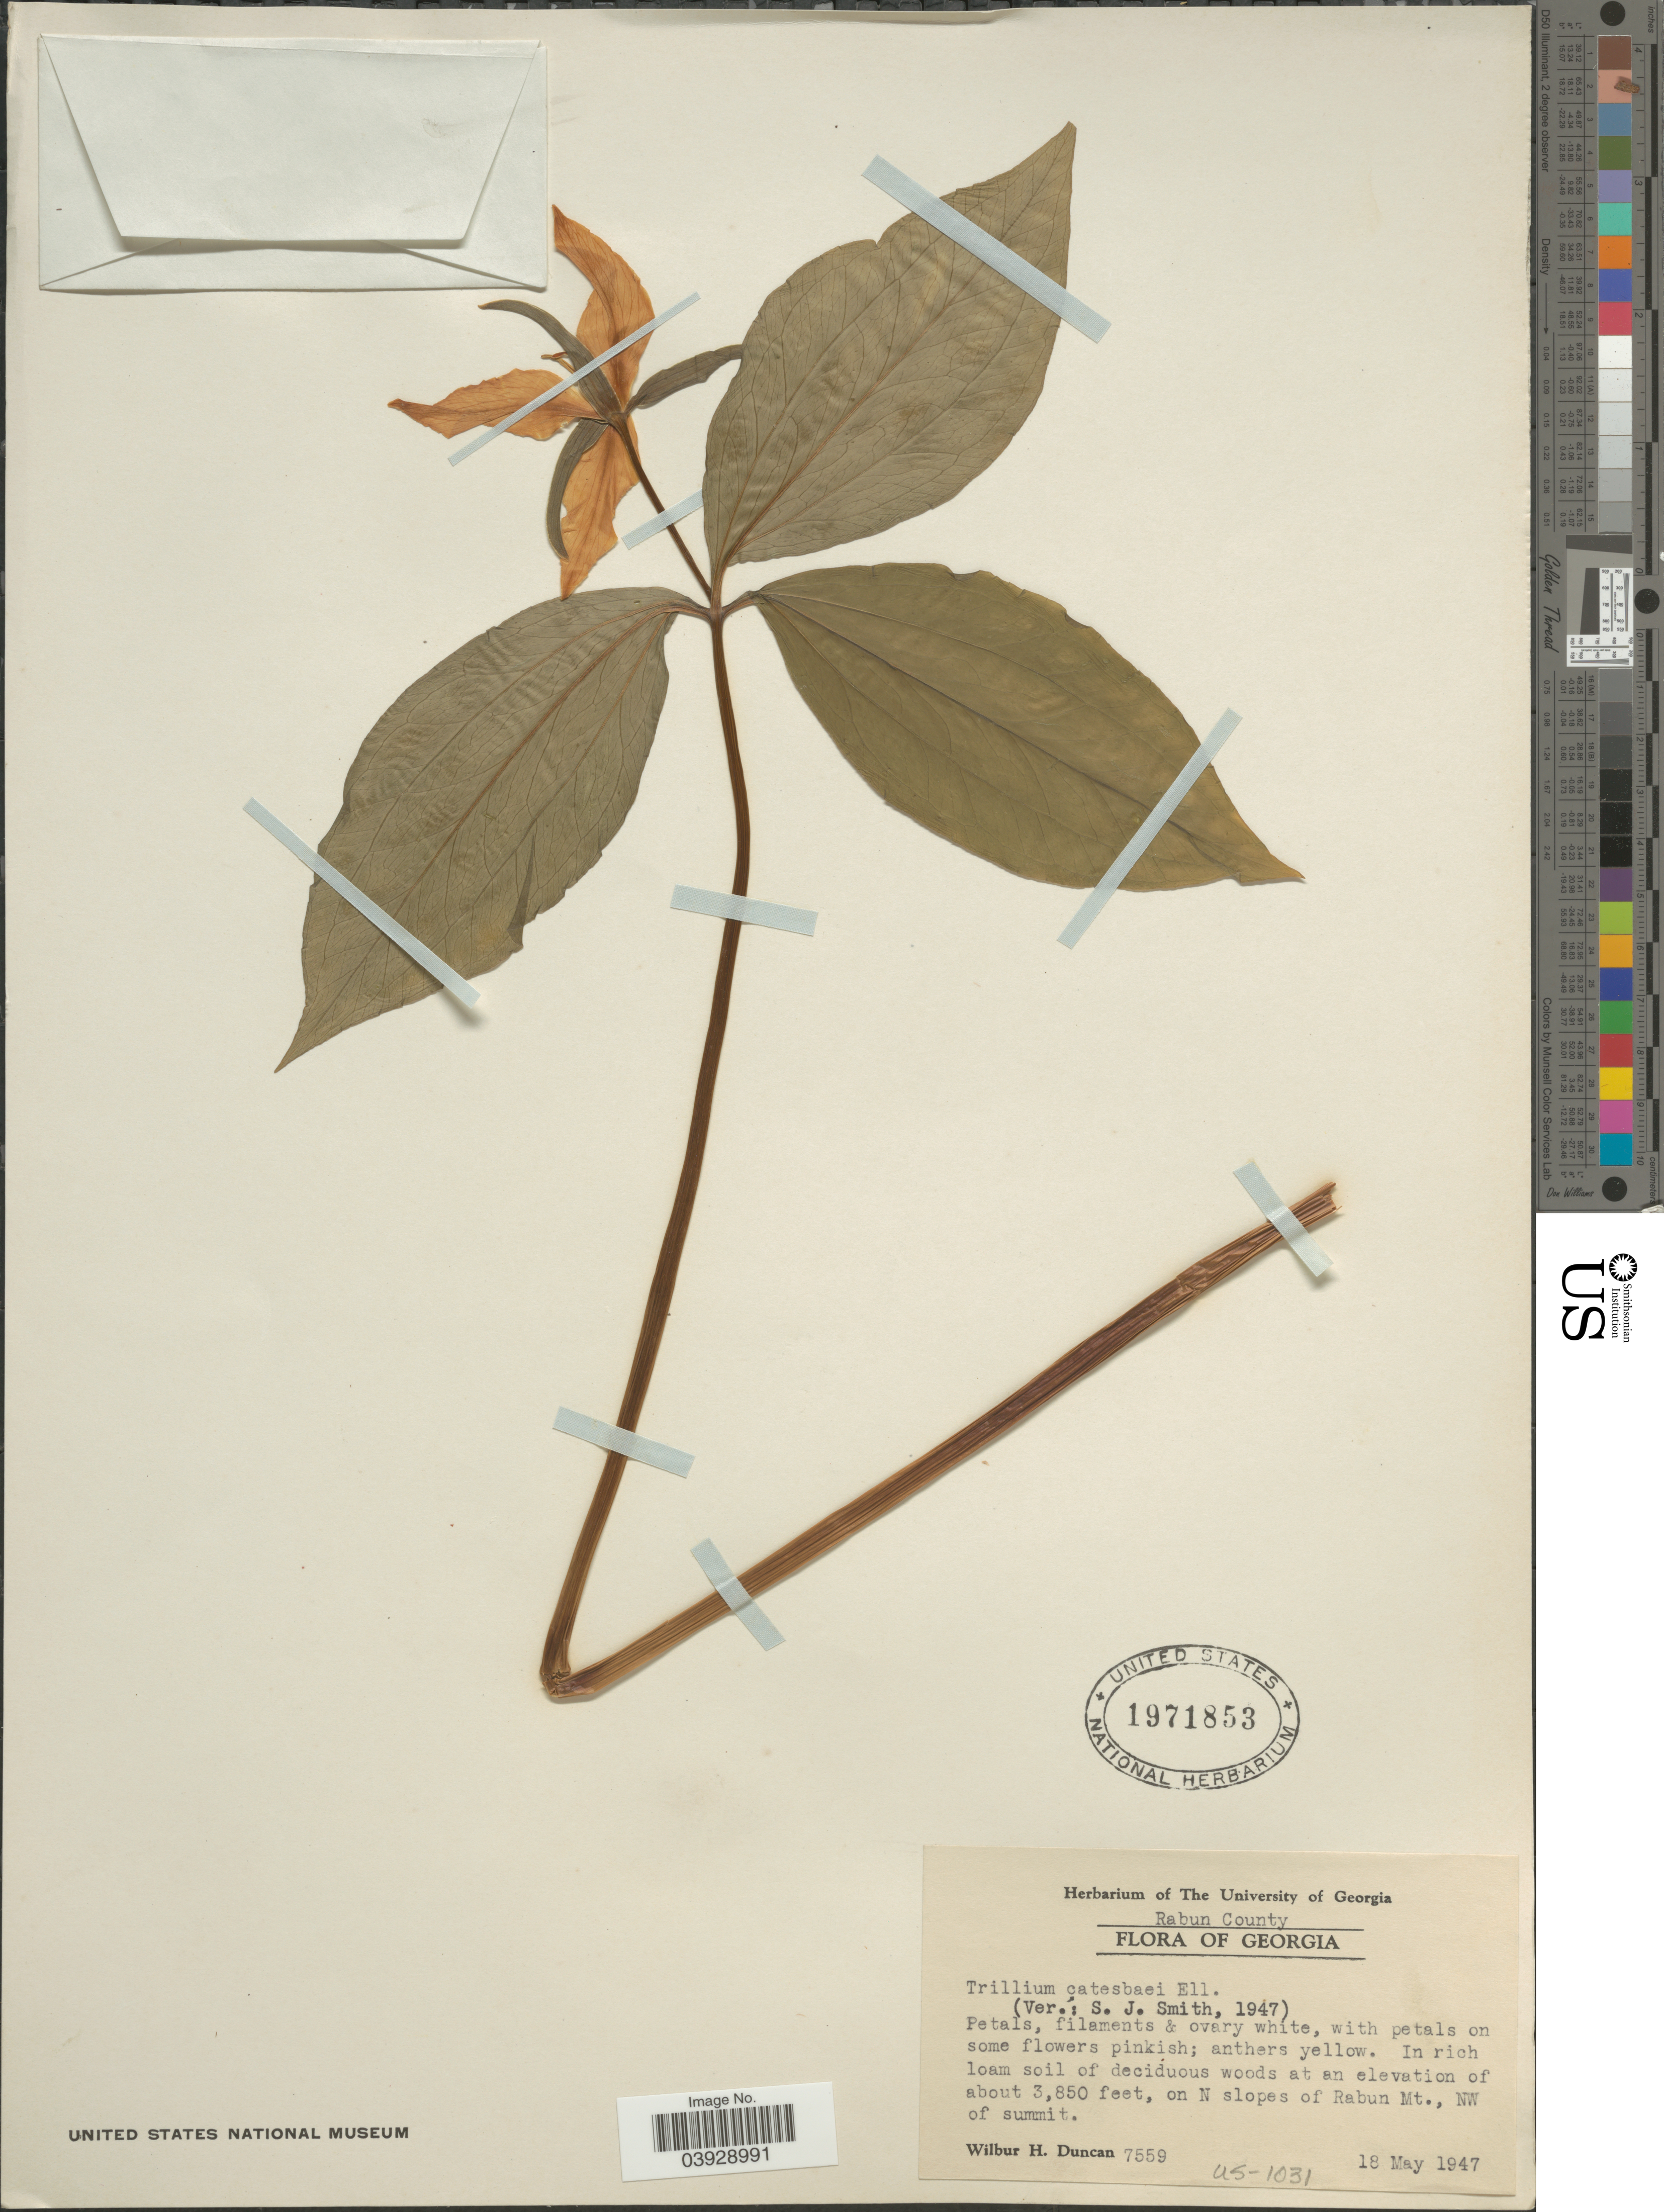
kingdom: Plantae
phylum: Tracheophyta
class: Liliopsida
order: Liliales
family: Melanthiaceae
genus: Trillium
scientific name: Trillium catesbaei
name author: Elliott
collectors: W. H. Duncan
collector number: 7559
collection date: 1947-05-18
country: United States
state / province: Georgia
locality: Rabun County. On N slopes of Rabun Mt., NW of summit.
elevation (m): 1173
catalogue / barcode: US 1971853